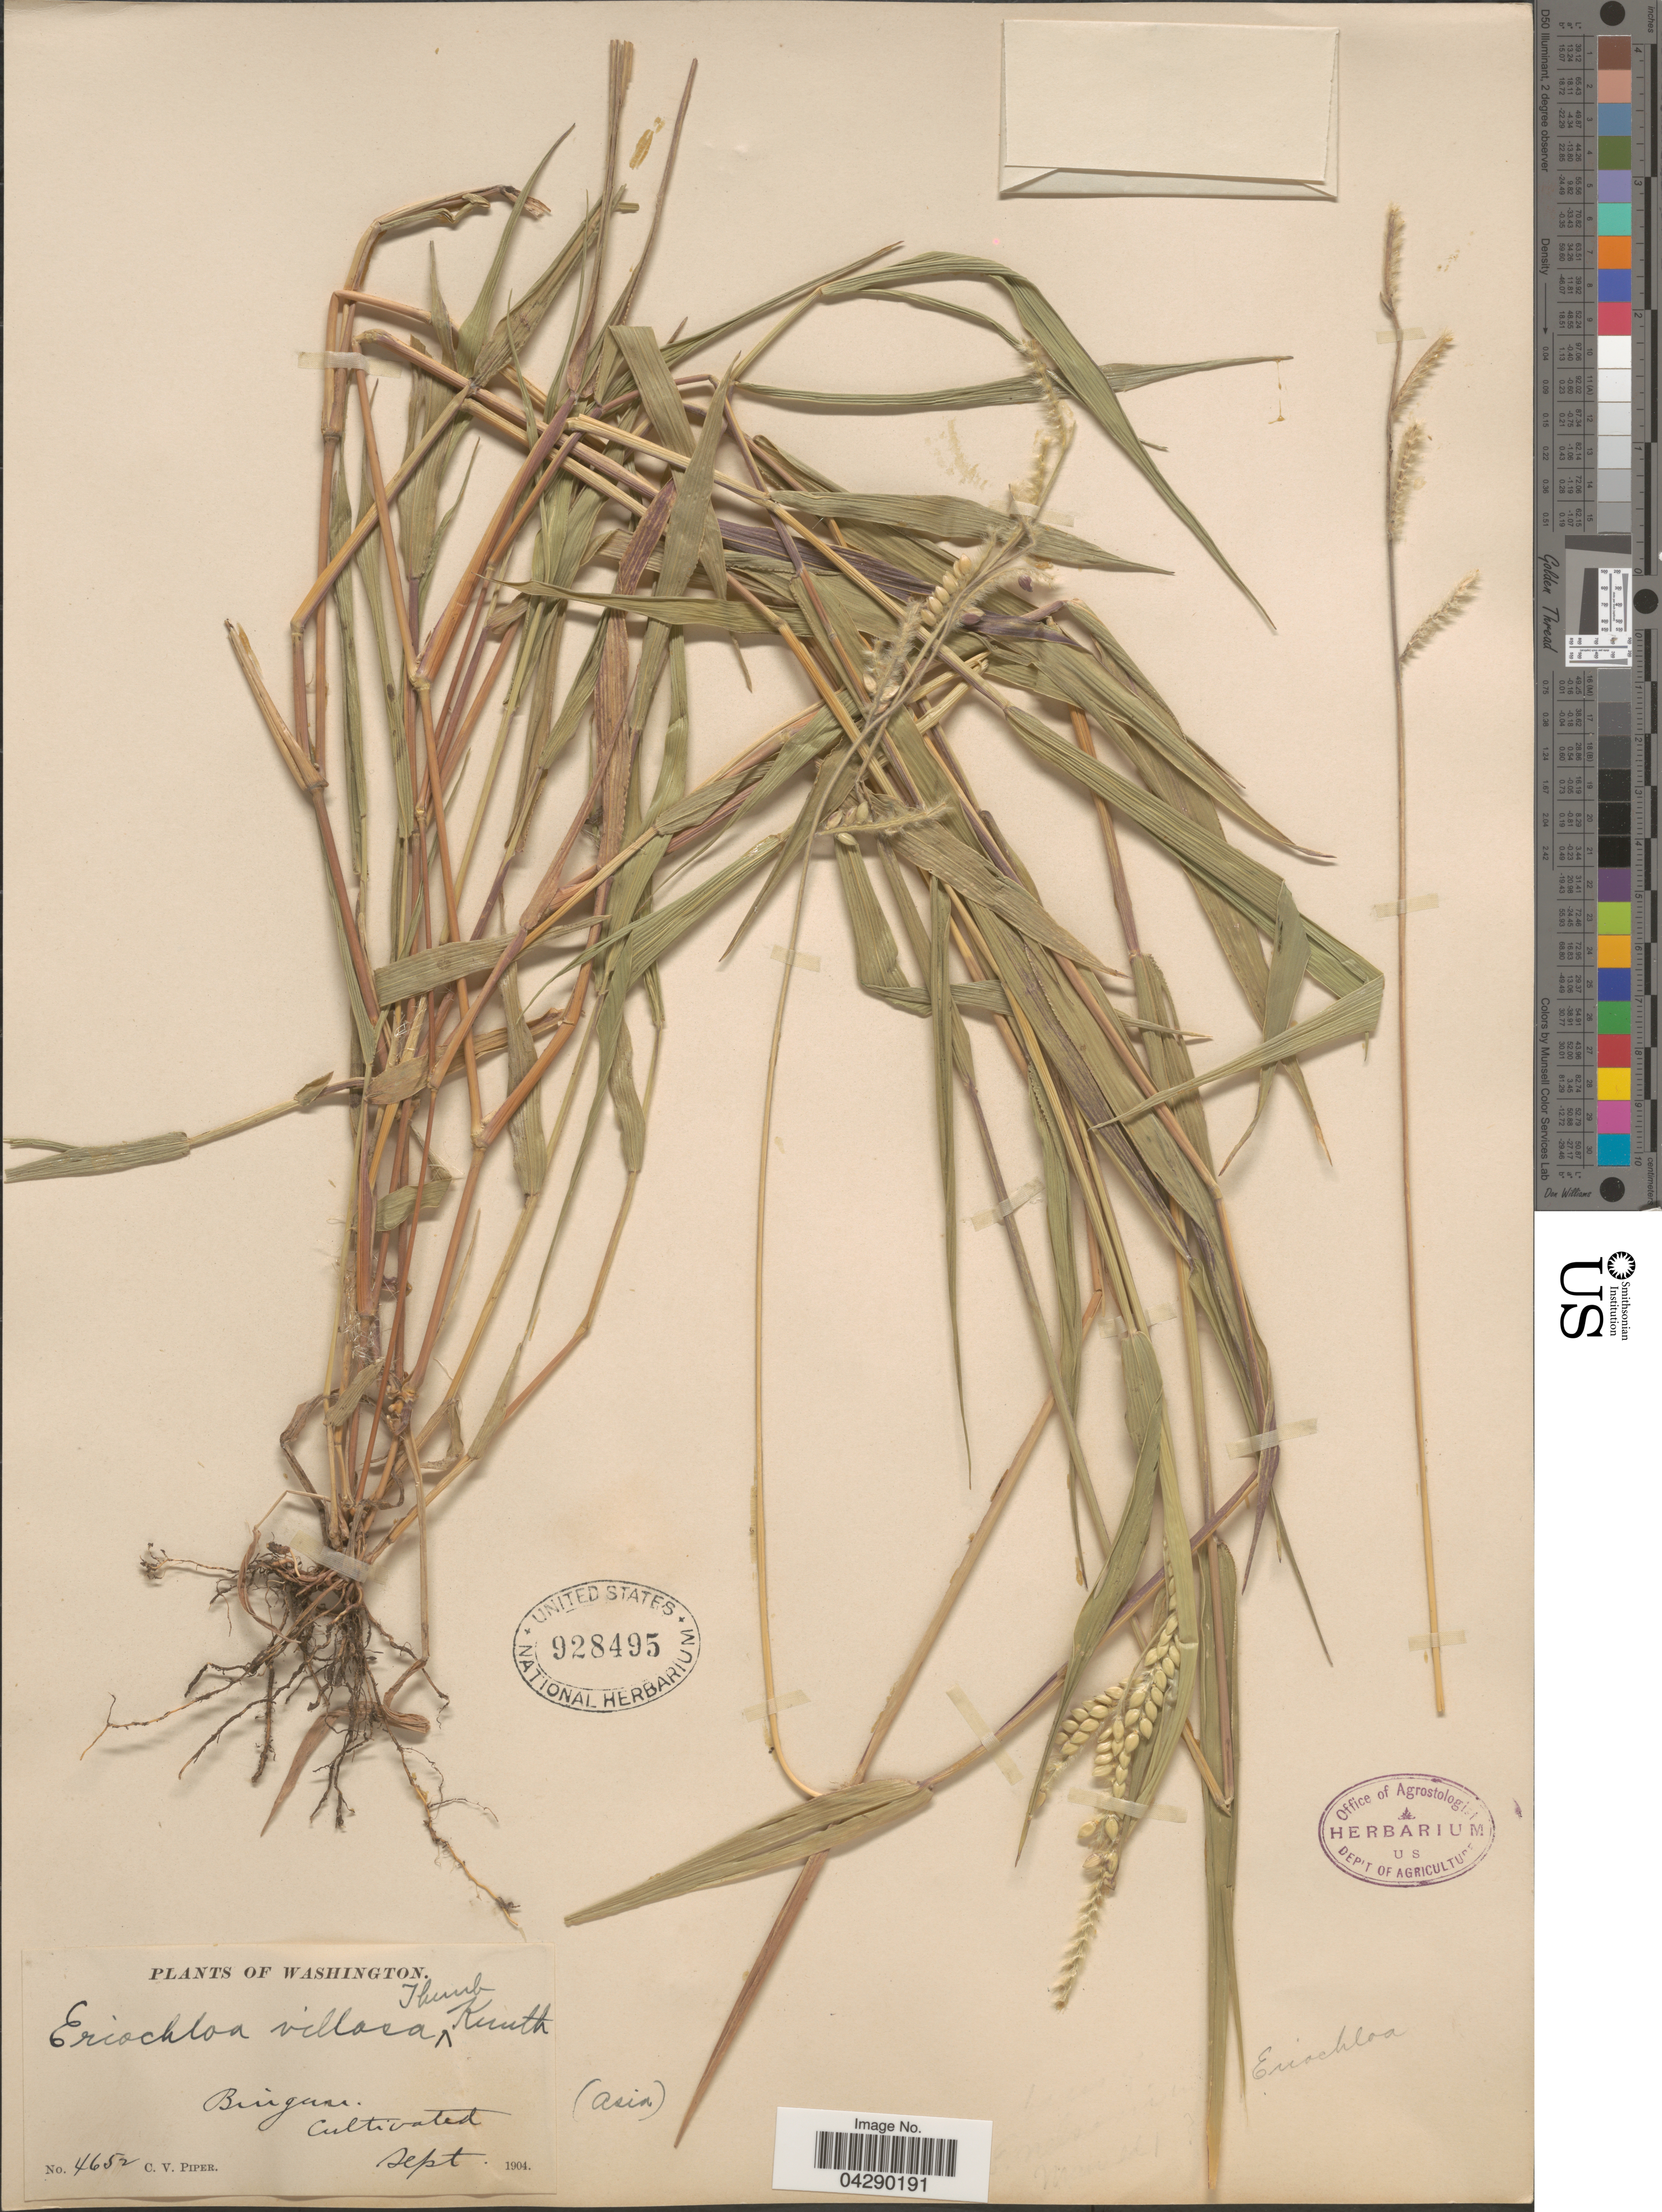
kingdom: Plantae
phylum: Tracheophyta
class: Liliopsida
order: Poales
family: Poaceae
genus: Eriochloa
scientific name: Eriochloa villosa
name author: (Thunb.) Kunth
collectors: C. V. Piper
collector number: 4652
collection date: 1904-09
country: United States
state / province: Washington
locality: Bingen.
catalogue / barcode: US 928495